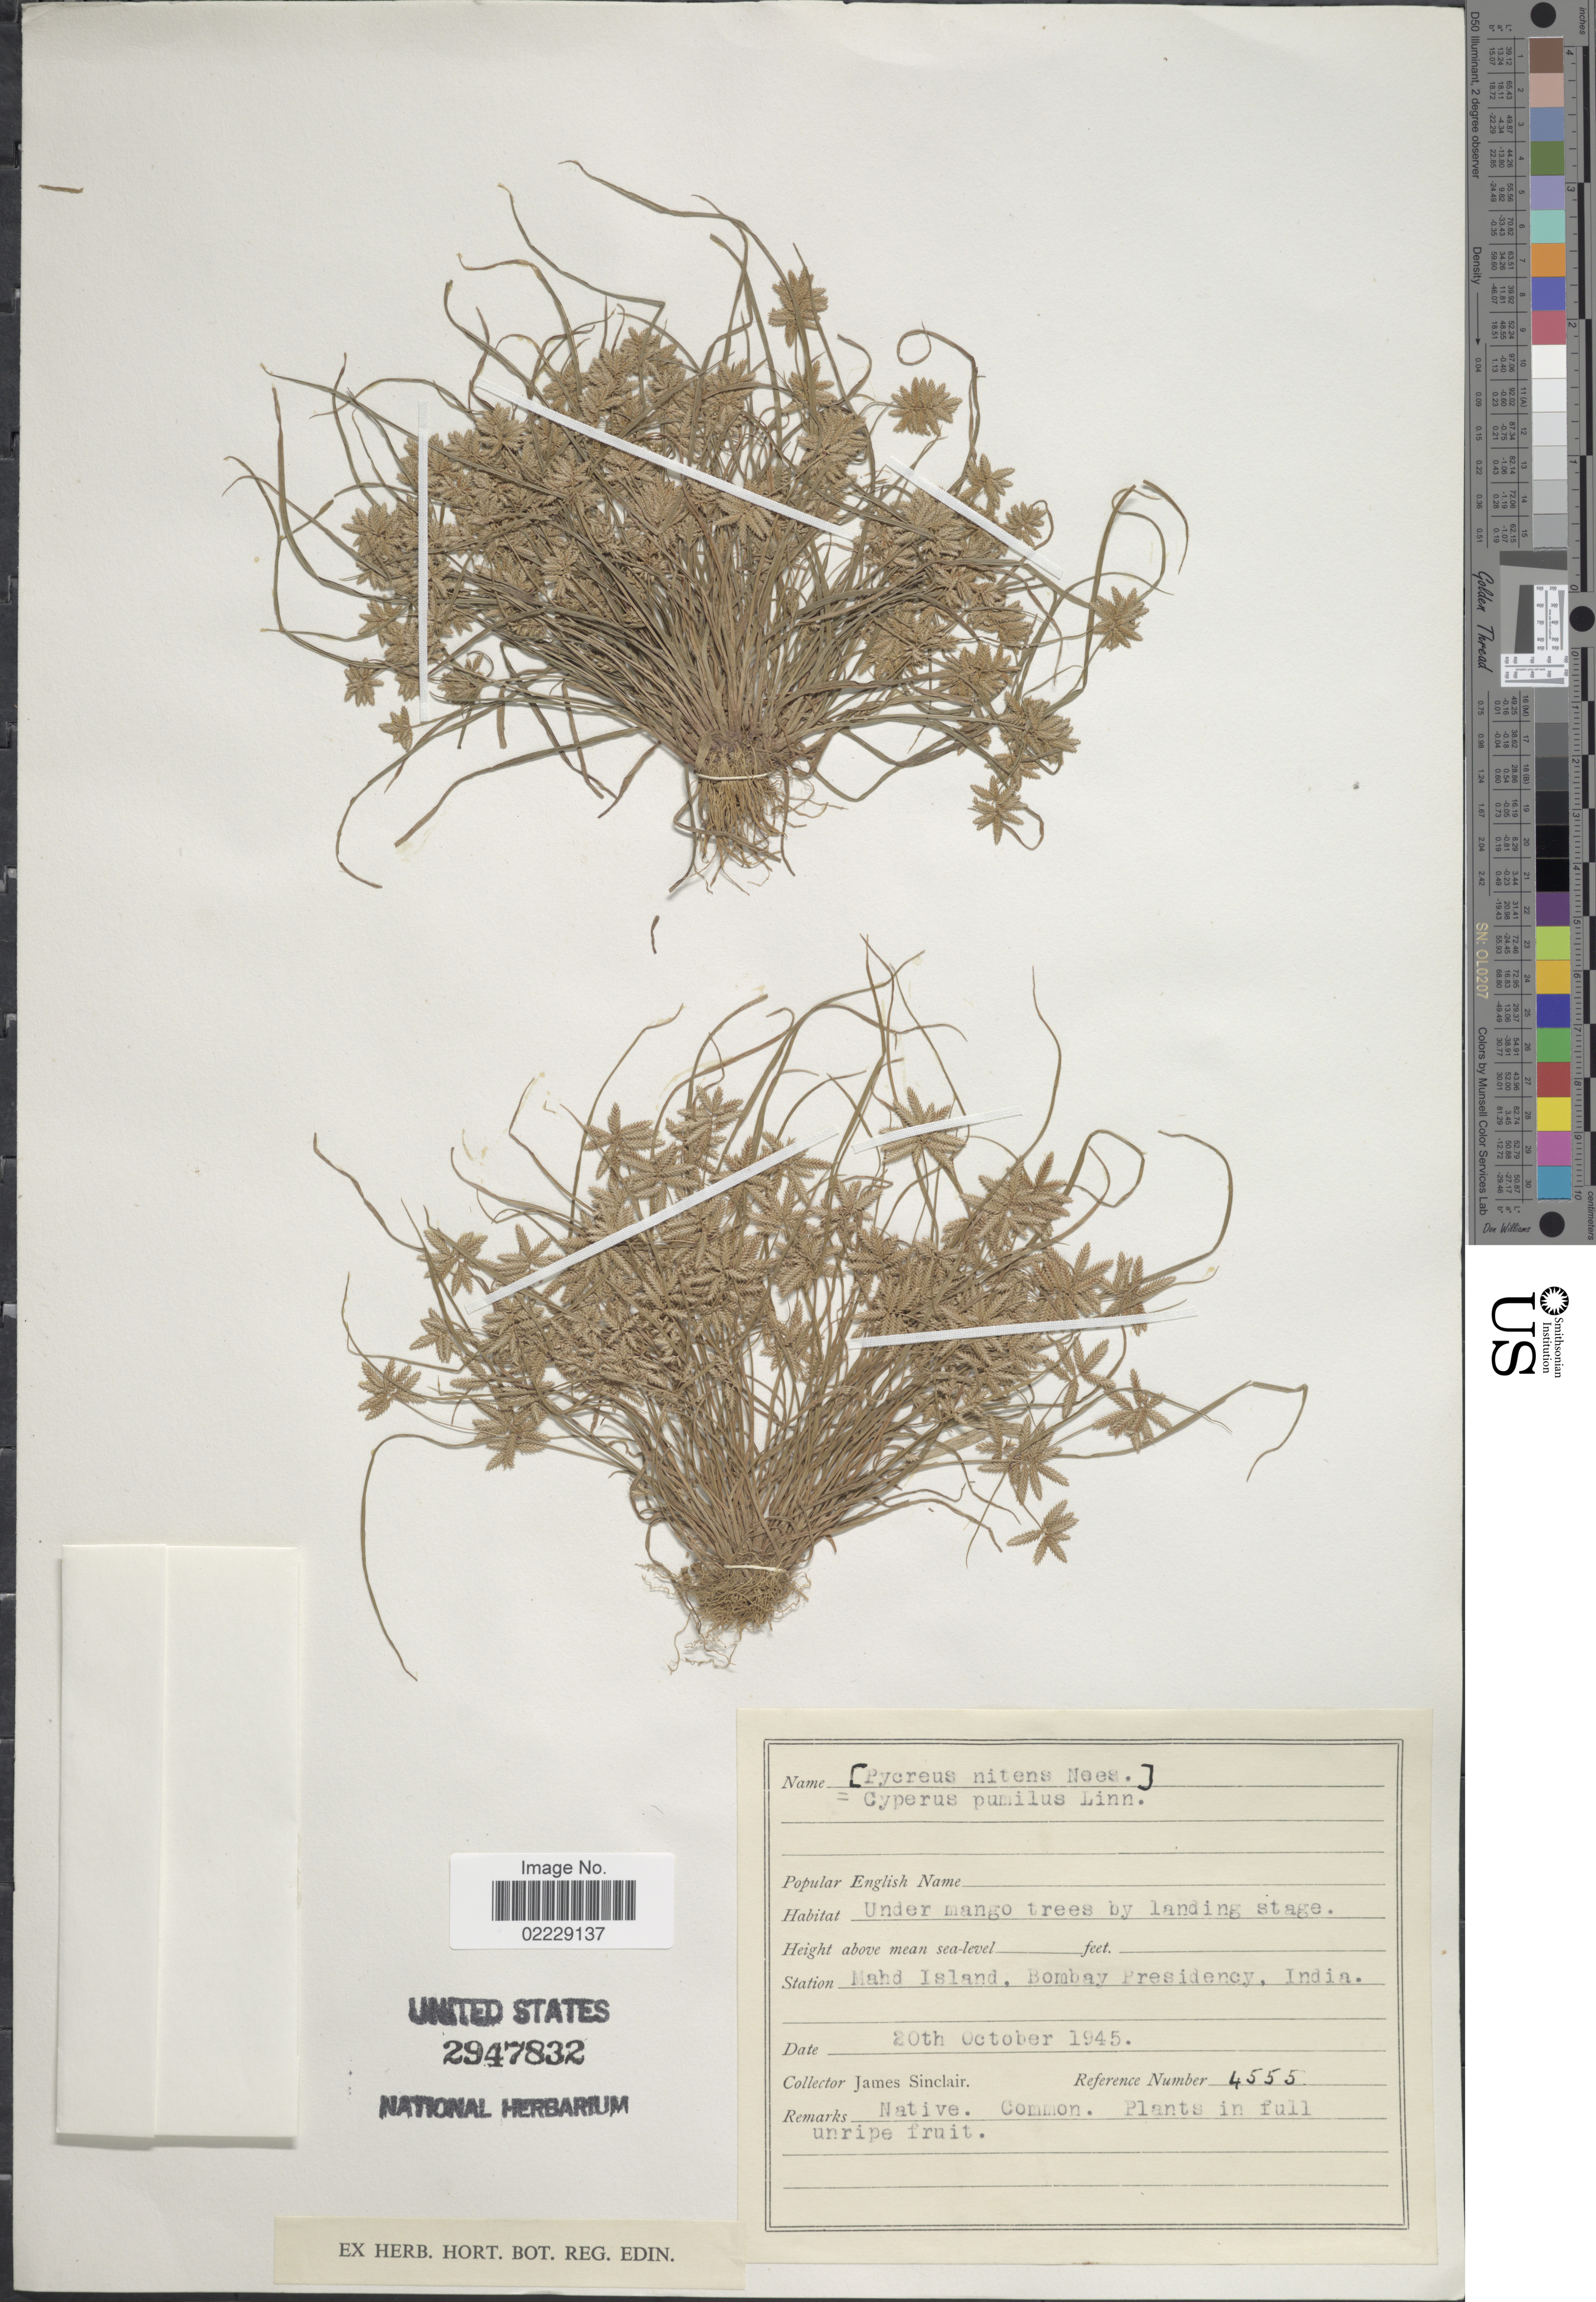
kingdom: Plantae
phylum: Tracheophyta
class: Liliopsida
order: Poales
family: Cyperaceae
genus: Cyperus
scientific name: Cyperus pumilus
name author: L.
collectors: J. Sinclair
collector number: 4555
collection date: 1945-10-20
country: India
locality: Mahd Island, Bombay Presidency, under mango trees by landing stage.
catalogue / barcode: US 2947832